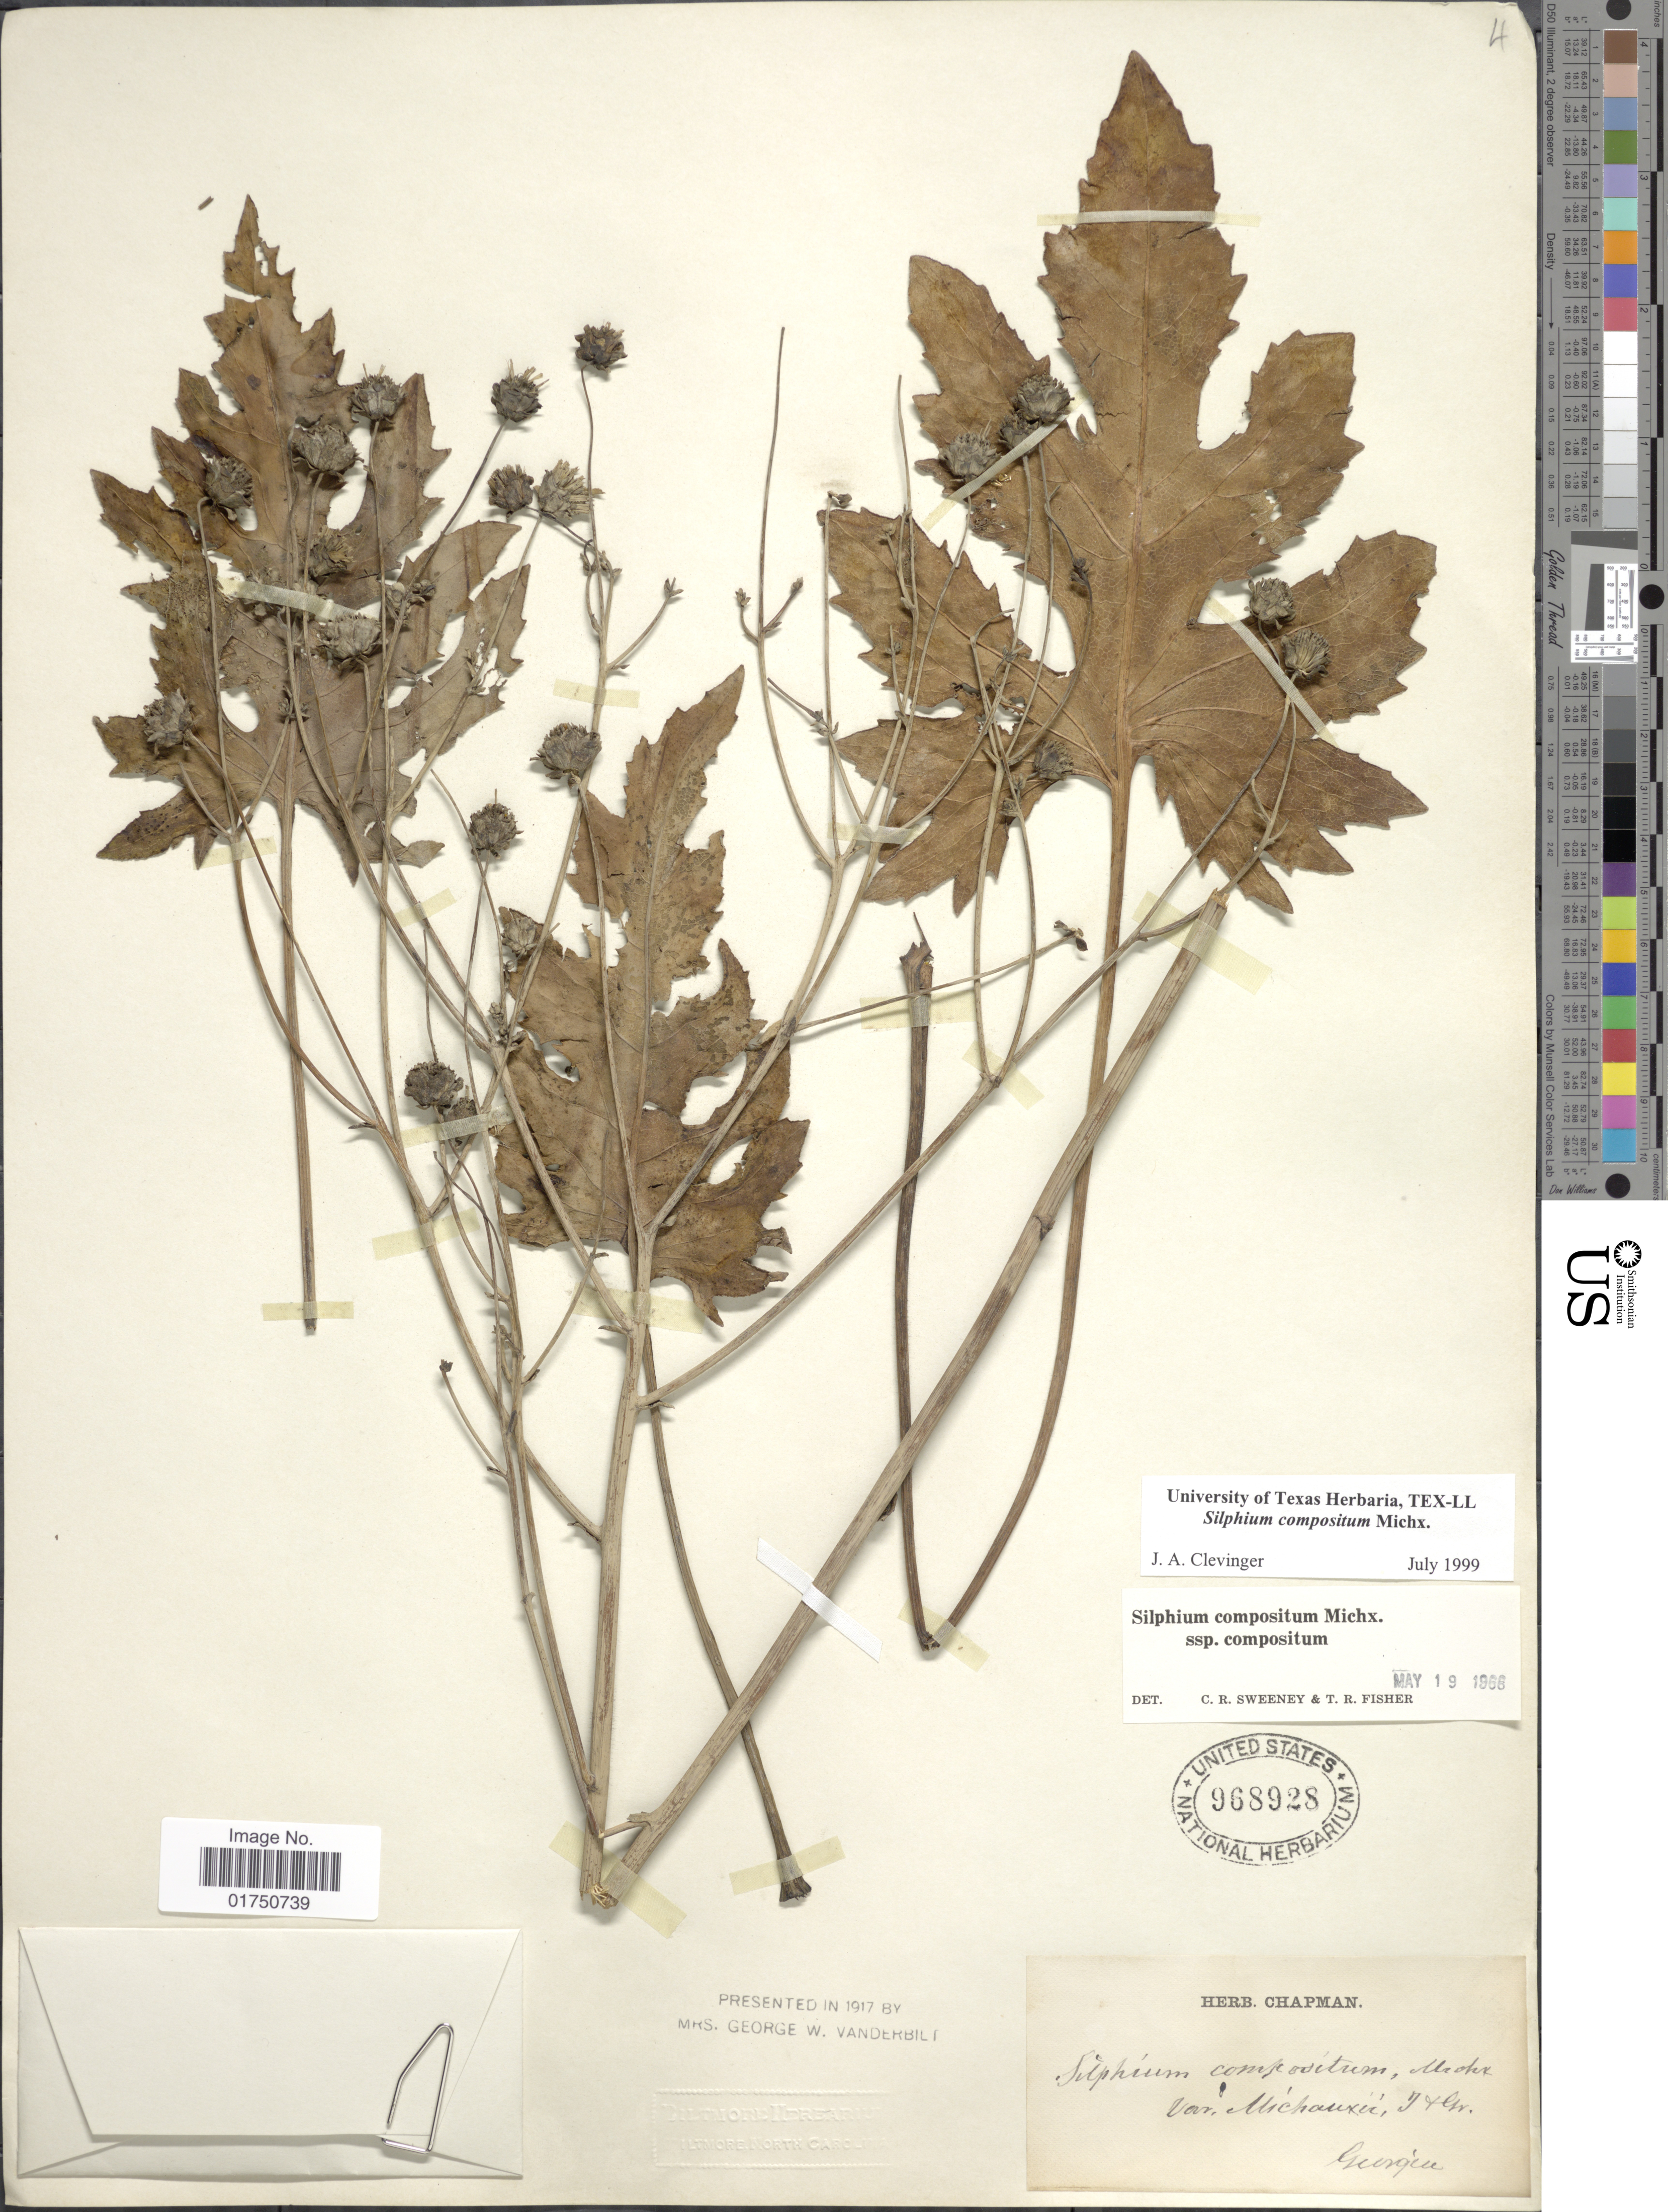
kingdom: Plantae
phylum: Tracheophyta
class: Magnoliopsida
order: Asterales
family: Asteraceae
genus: Silphium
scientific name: Silphium compositum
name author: Michx.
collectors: ex herb. Chapman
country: United States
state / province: Georgia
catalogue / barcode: US 968928